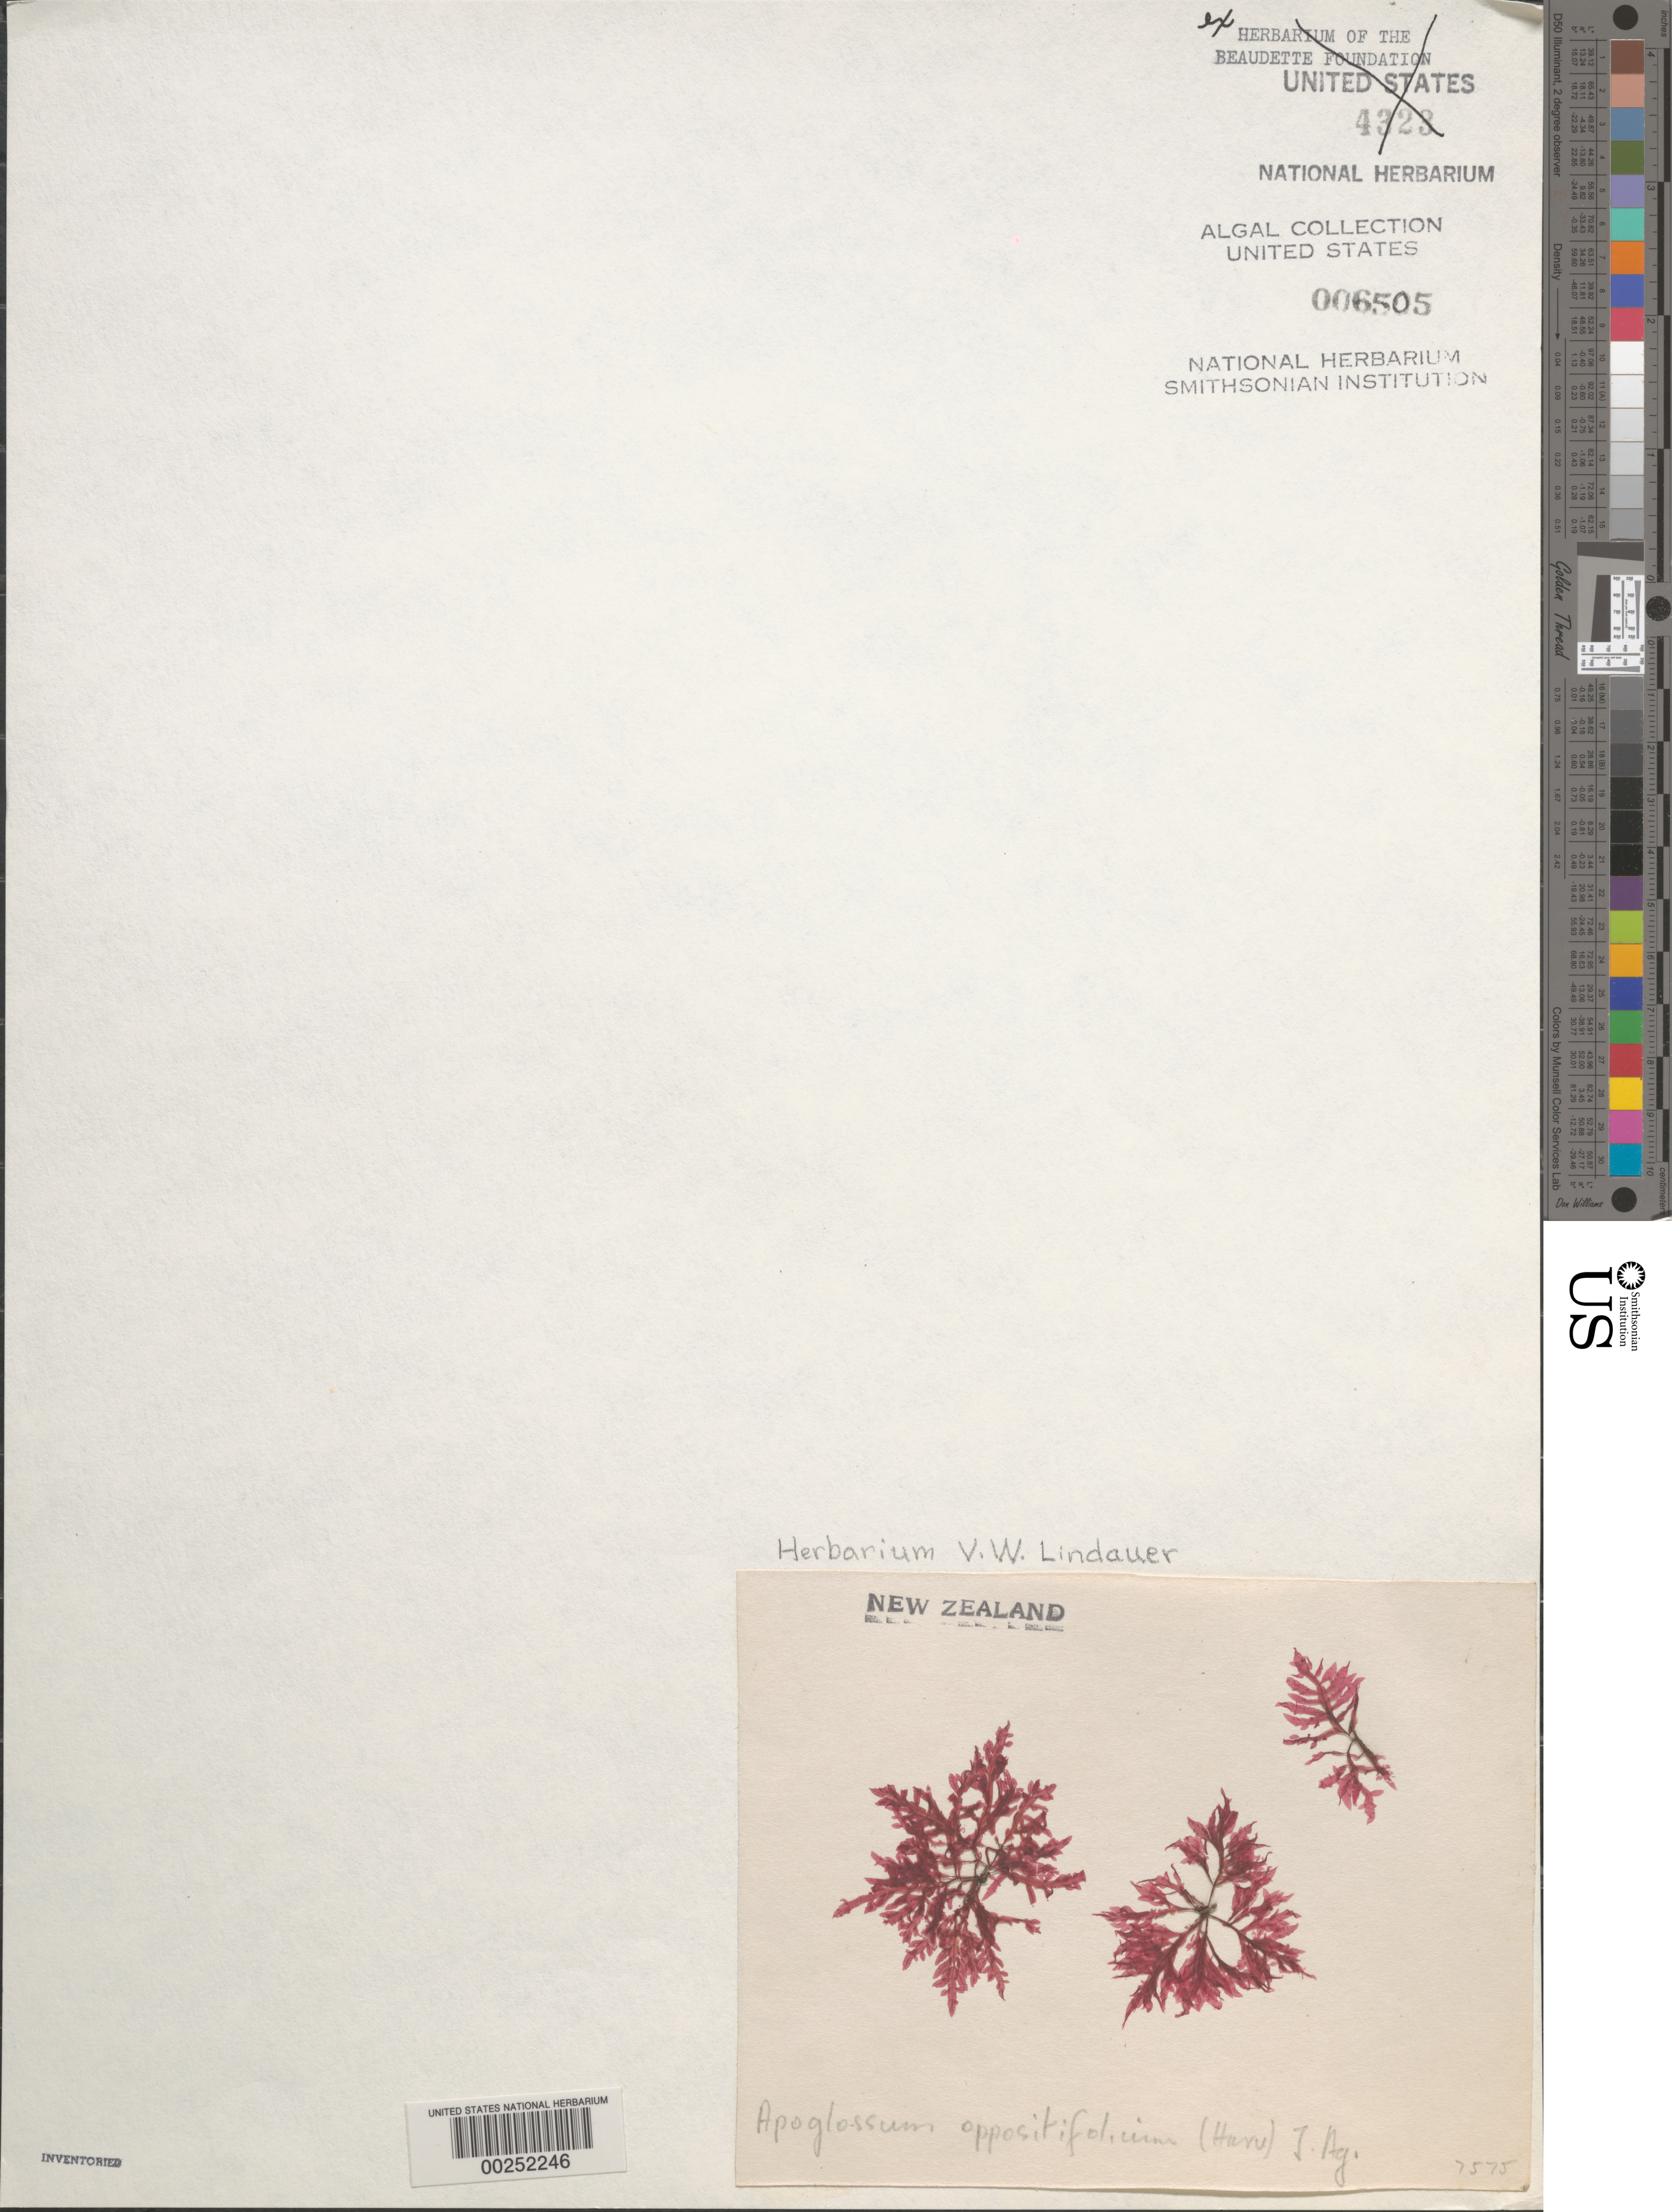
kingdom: Plantae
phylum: Rhodophyta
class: Florideophyceae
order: Ceramiales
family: Delesseriaceae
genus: Apoglossum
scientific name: Apoglossum oppositifolium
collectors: V. Lindauer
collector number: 7575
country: New Zealand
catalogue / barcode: US 6505